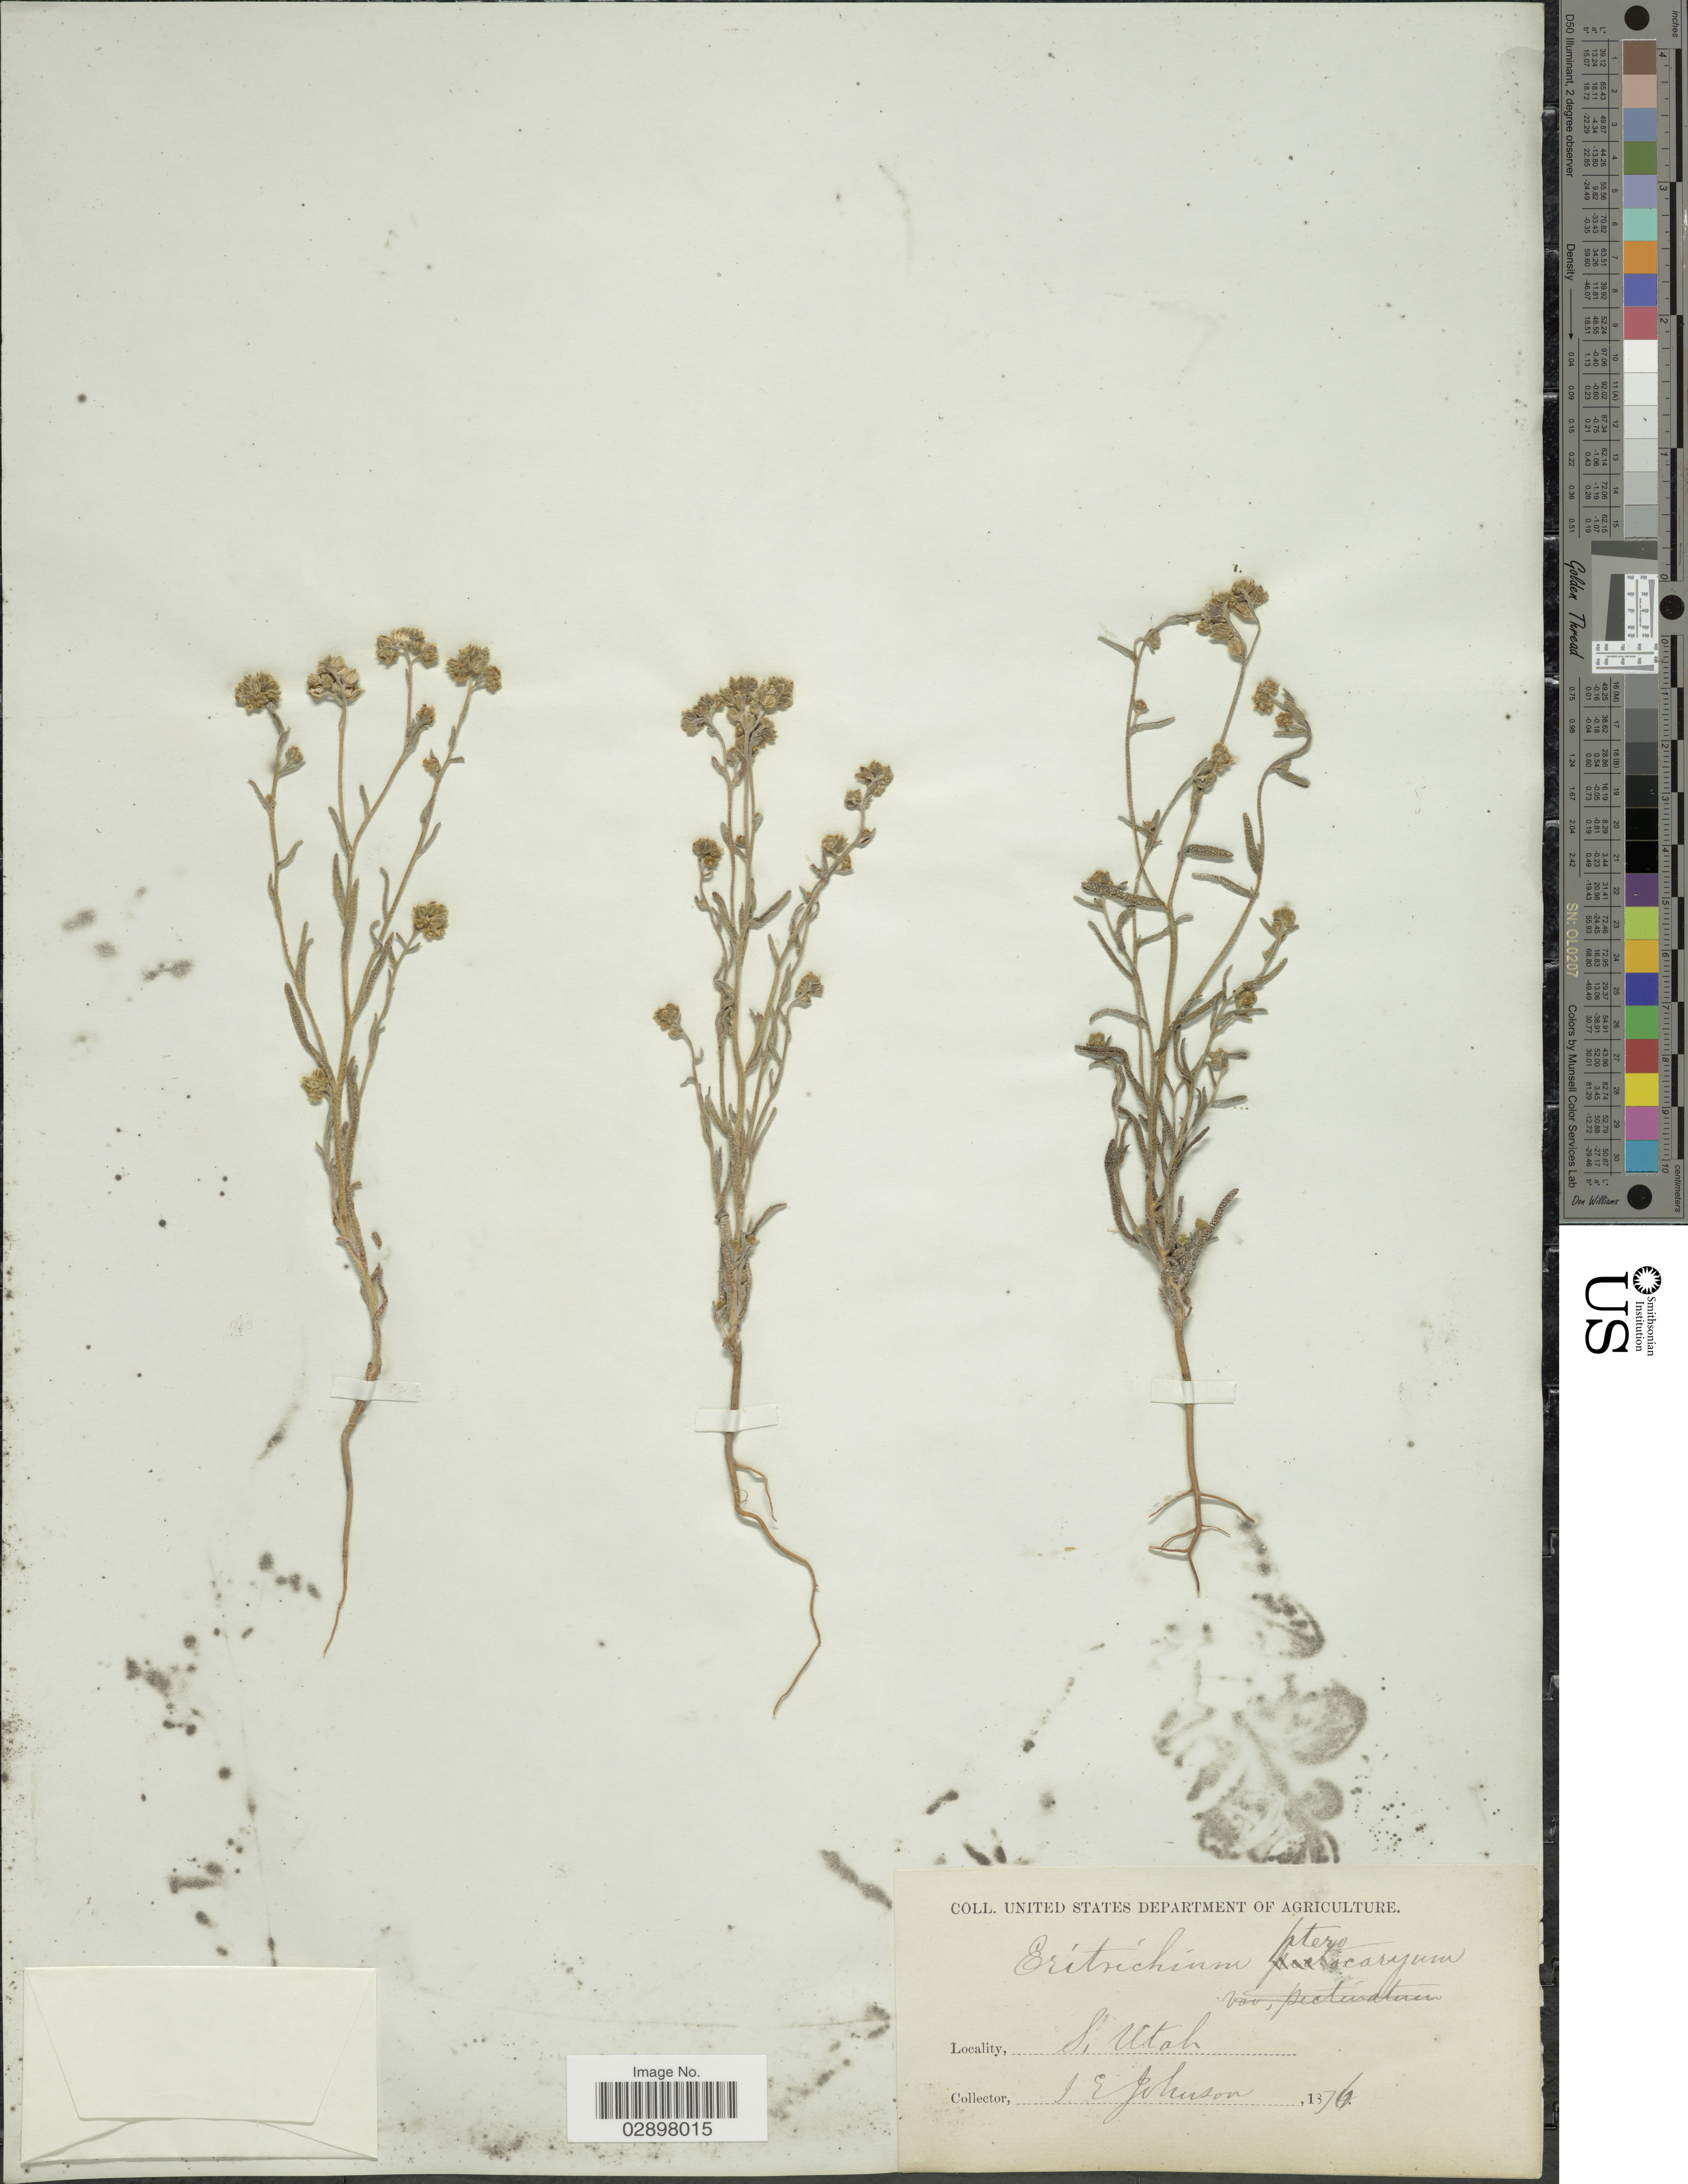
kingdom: Plantae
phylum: Tracheophyta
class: Magnoliopsida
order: Boraginales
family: Boraginaceae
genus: Cryptantha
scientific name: Cryptantha pterocarya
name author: (Torr.) Greene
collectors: J. E. Johnson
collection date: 1876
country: United States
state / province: Utah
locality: S. Utah.